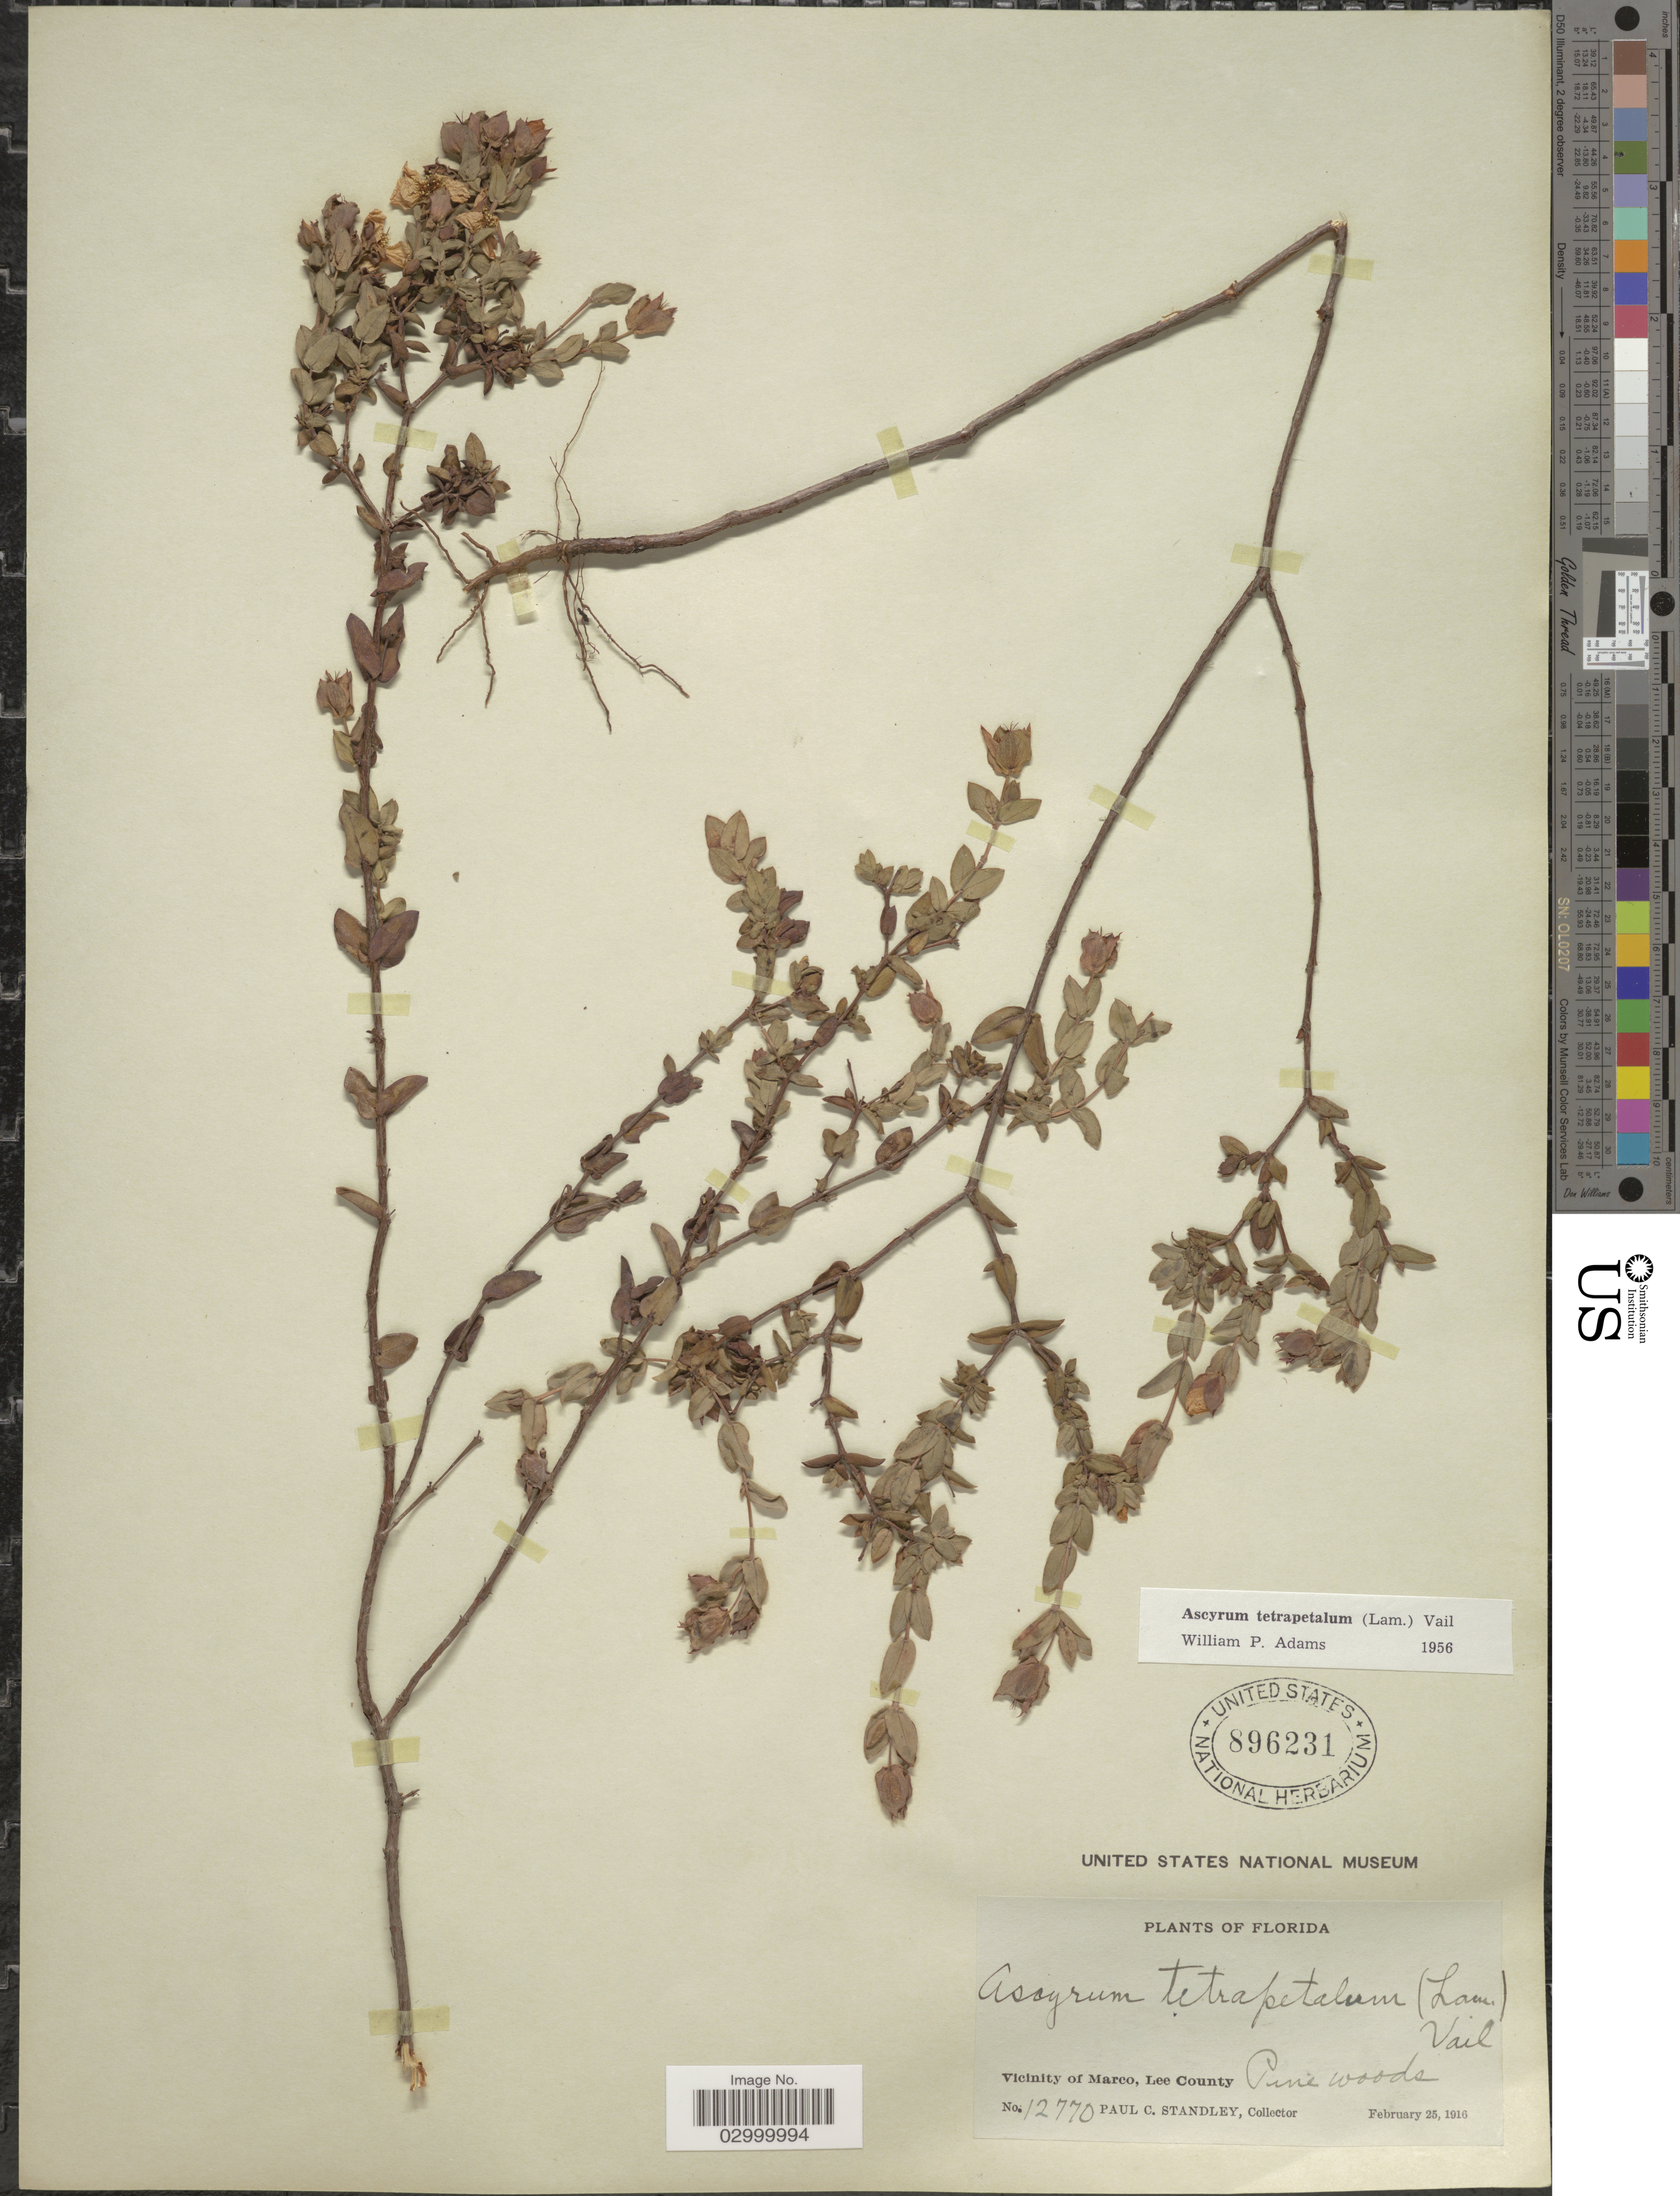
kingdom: Plantae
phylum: Tracheophyta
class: Magnoliopsida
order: Malpighiales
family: Hypericaceae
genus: Hypericum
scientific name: Hypericum tetrapetalum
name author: Lam.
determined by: Strong, Mark T., (BOT), Smithsonian Institution - National Museum of Natural History (UNITED STATES)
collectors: P. C. Standley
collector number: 12770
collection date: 1916-02-25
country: United States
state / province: Florida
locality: Vicinity of Marco, Lee County. Pine woods.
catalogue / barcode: US 896231